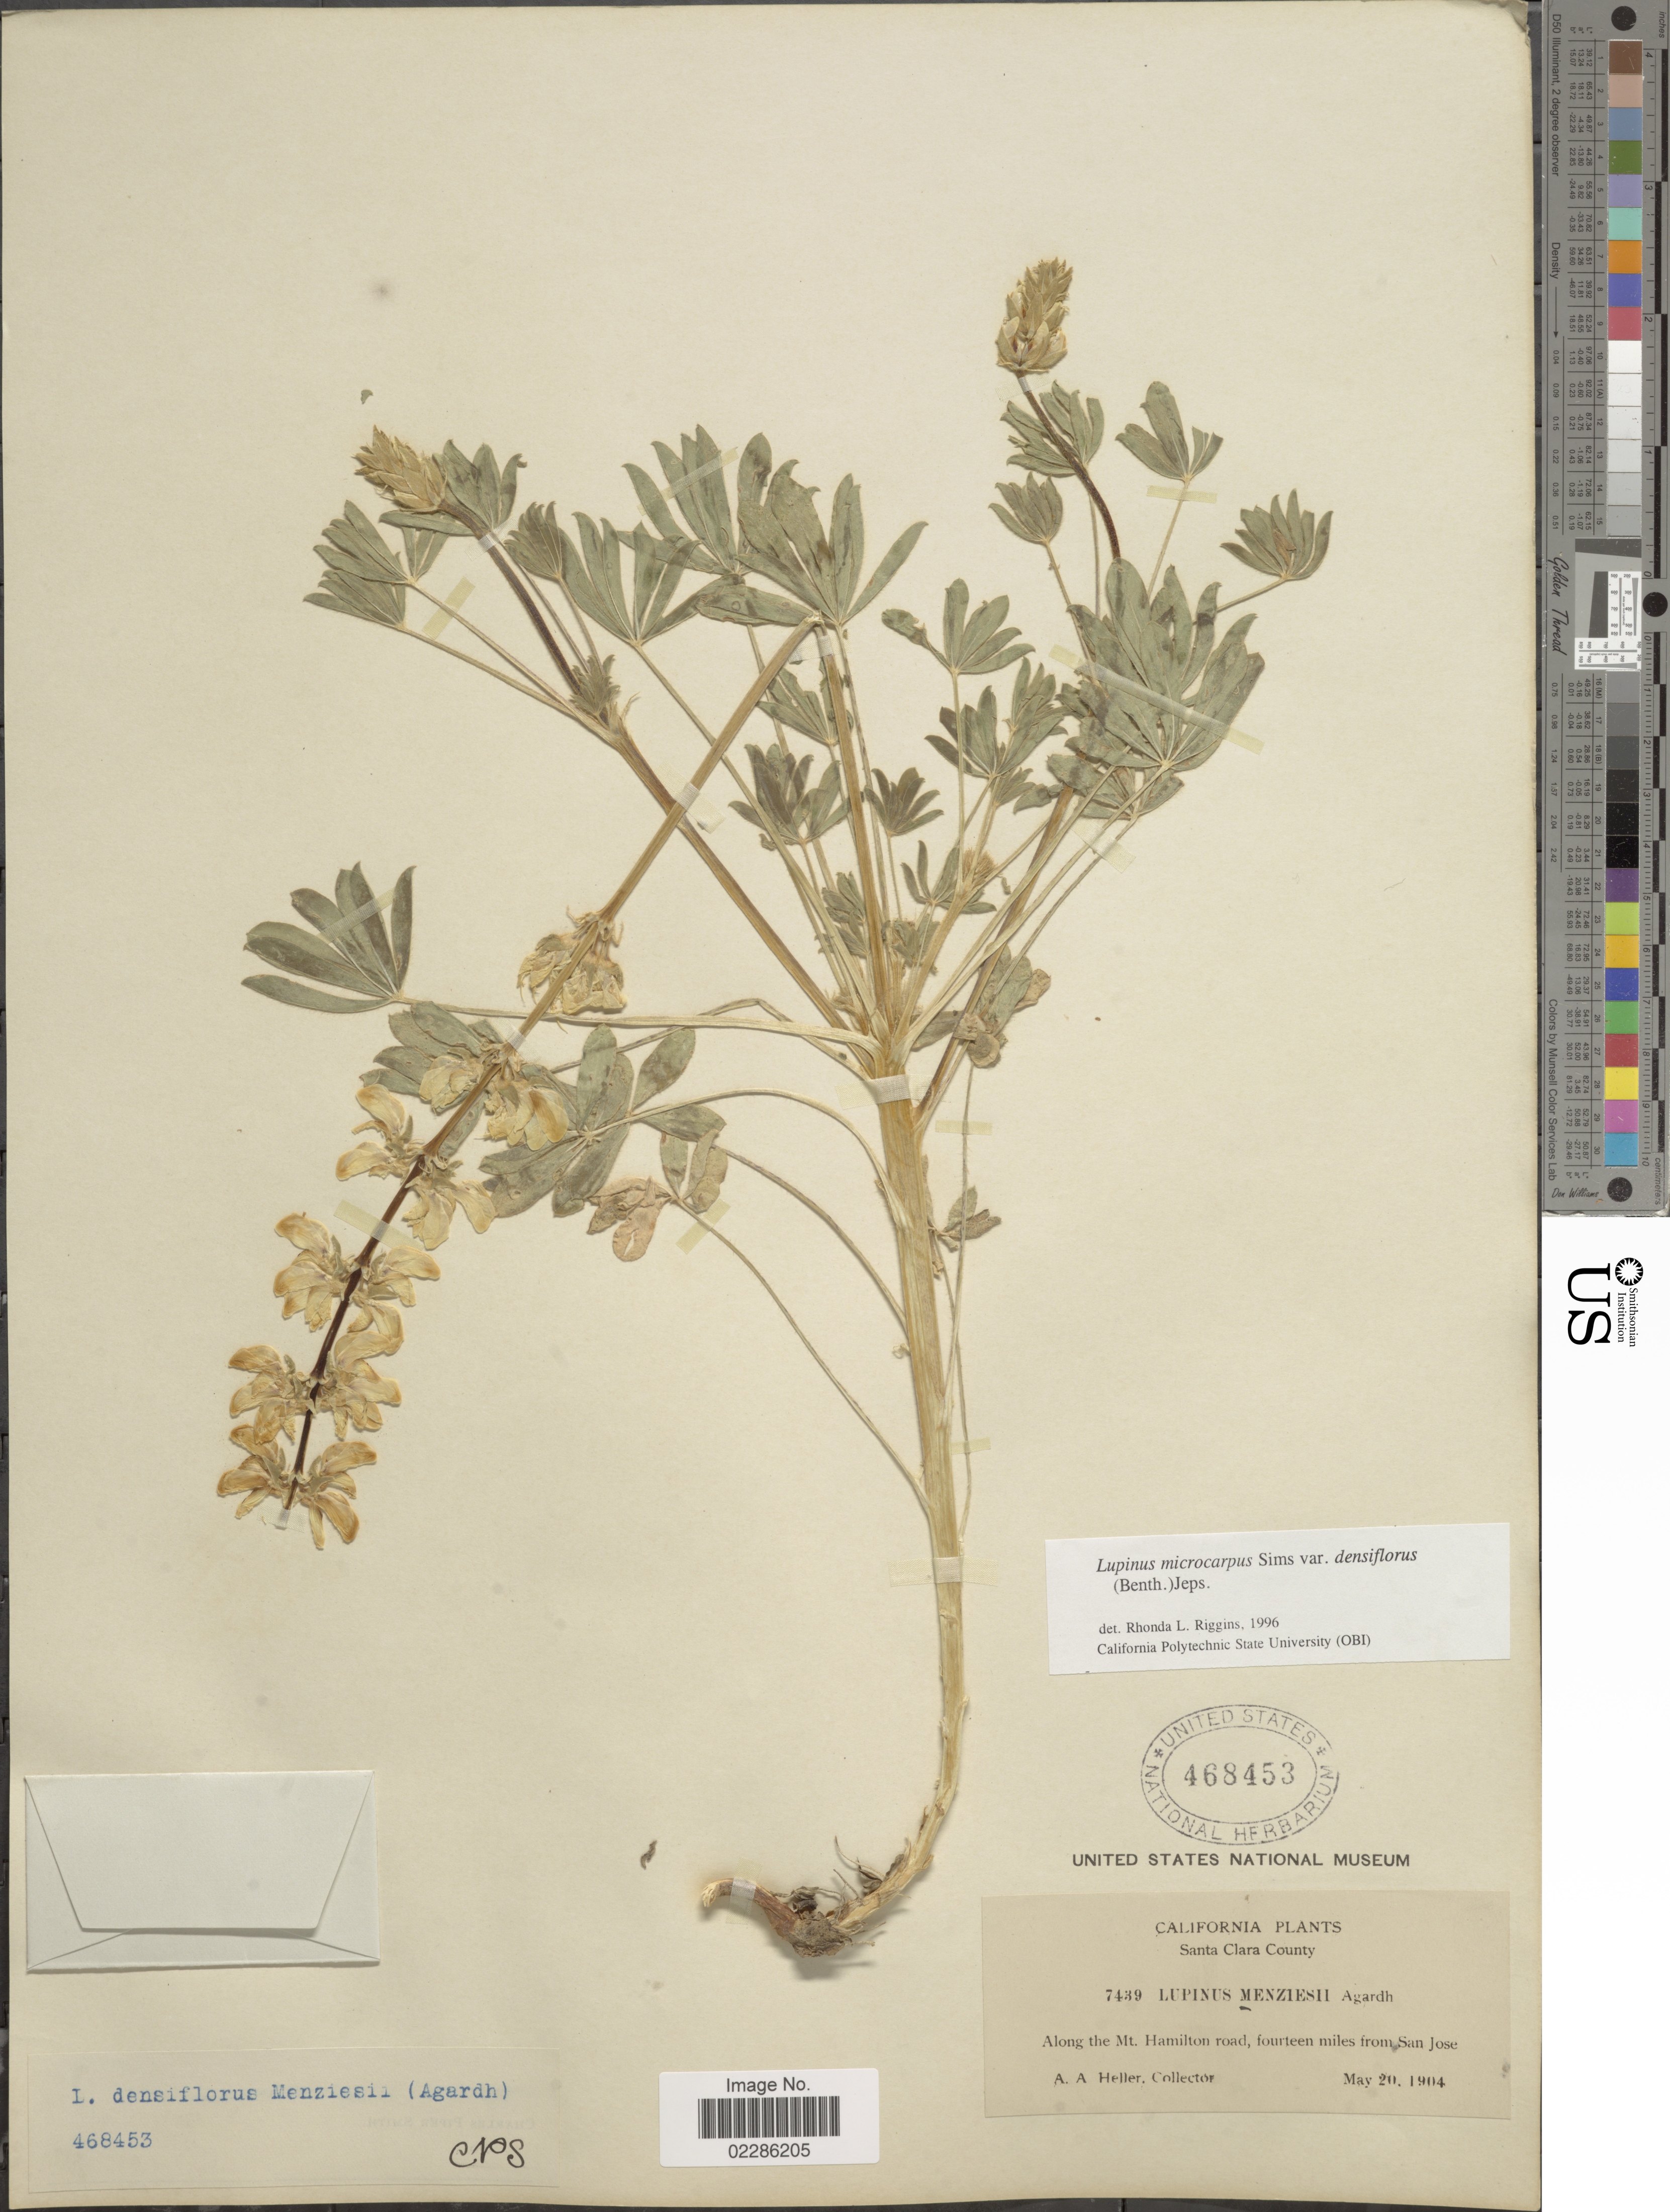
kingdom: Plantae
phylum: Tracheophyta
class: Magnoliopsida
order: Fabales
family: Fabaceae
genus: Lupinus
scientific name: Lupinus microcarpus var. densiflorus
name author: (Benth.) Jeps.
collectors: A. A. Heller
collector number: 7439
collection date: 1904-05-20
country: United States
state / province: California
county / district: Santa Clara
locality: Santa Clara County, Along the Mt Hamilton road, fourteen miles from San Jose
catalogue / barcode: US 468453